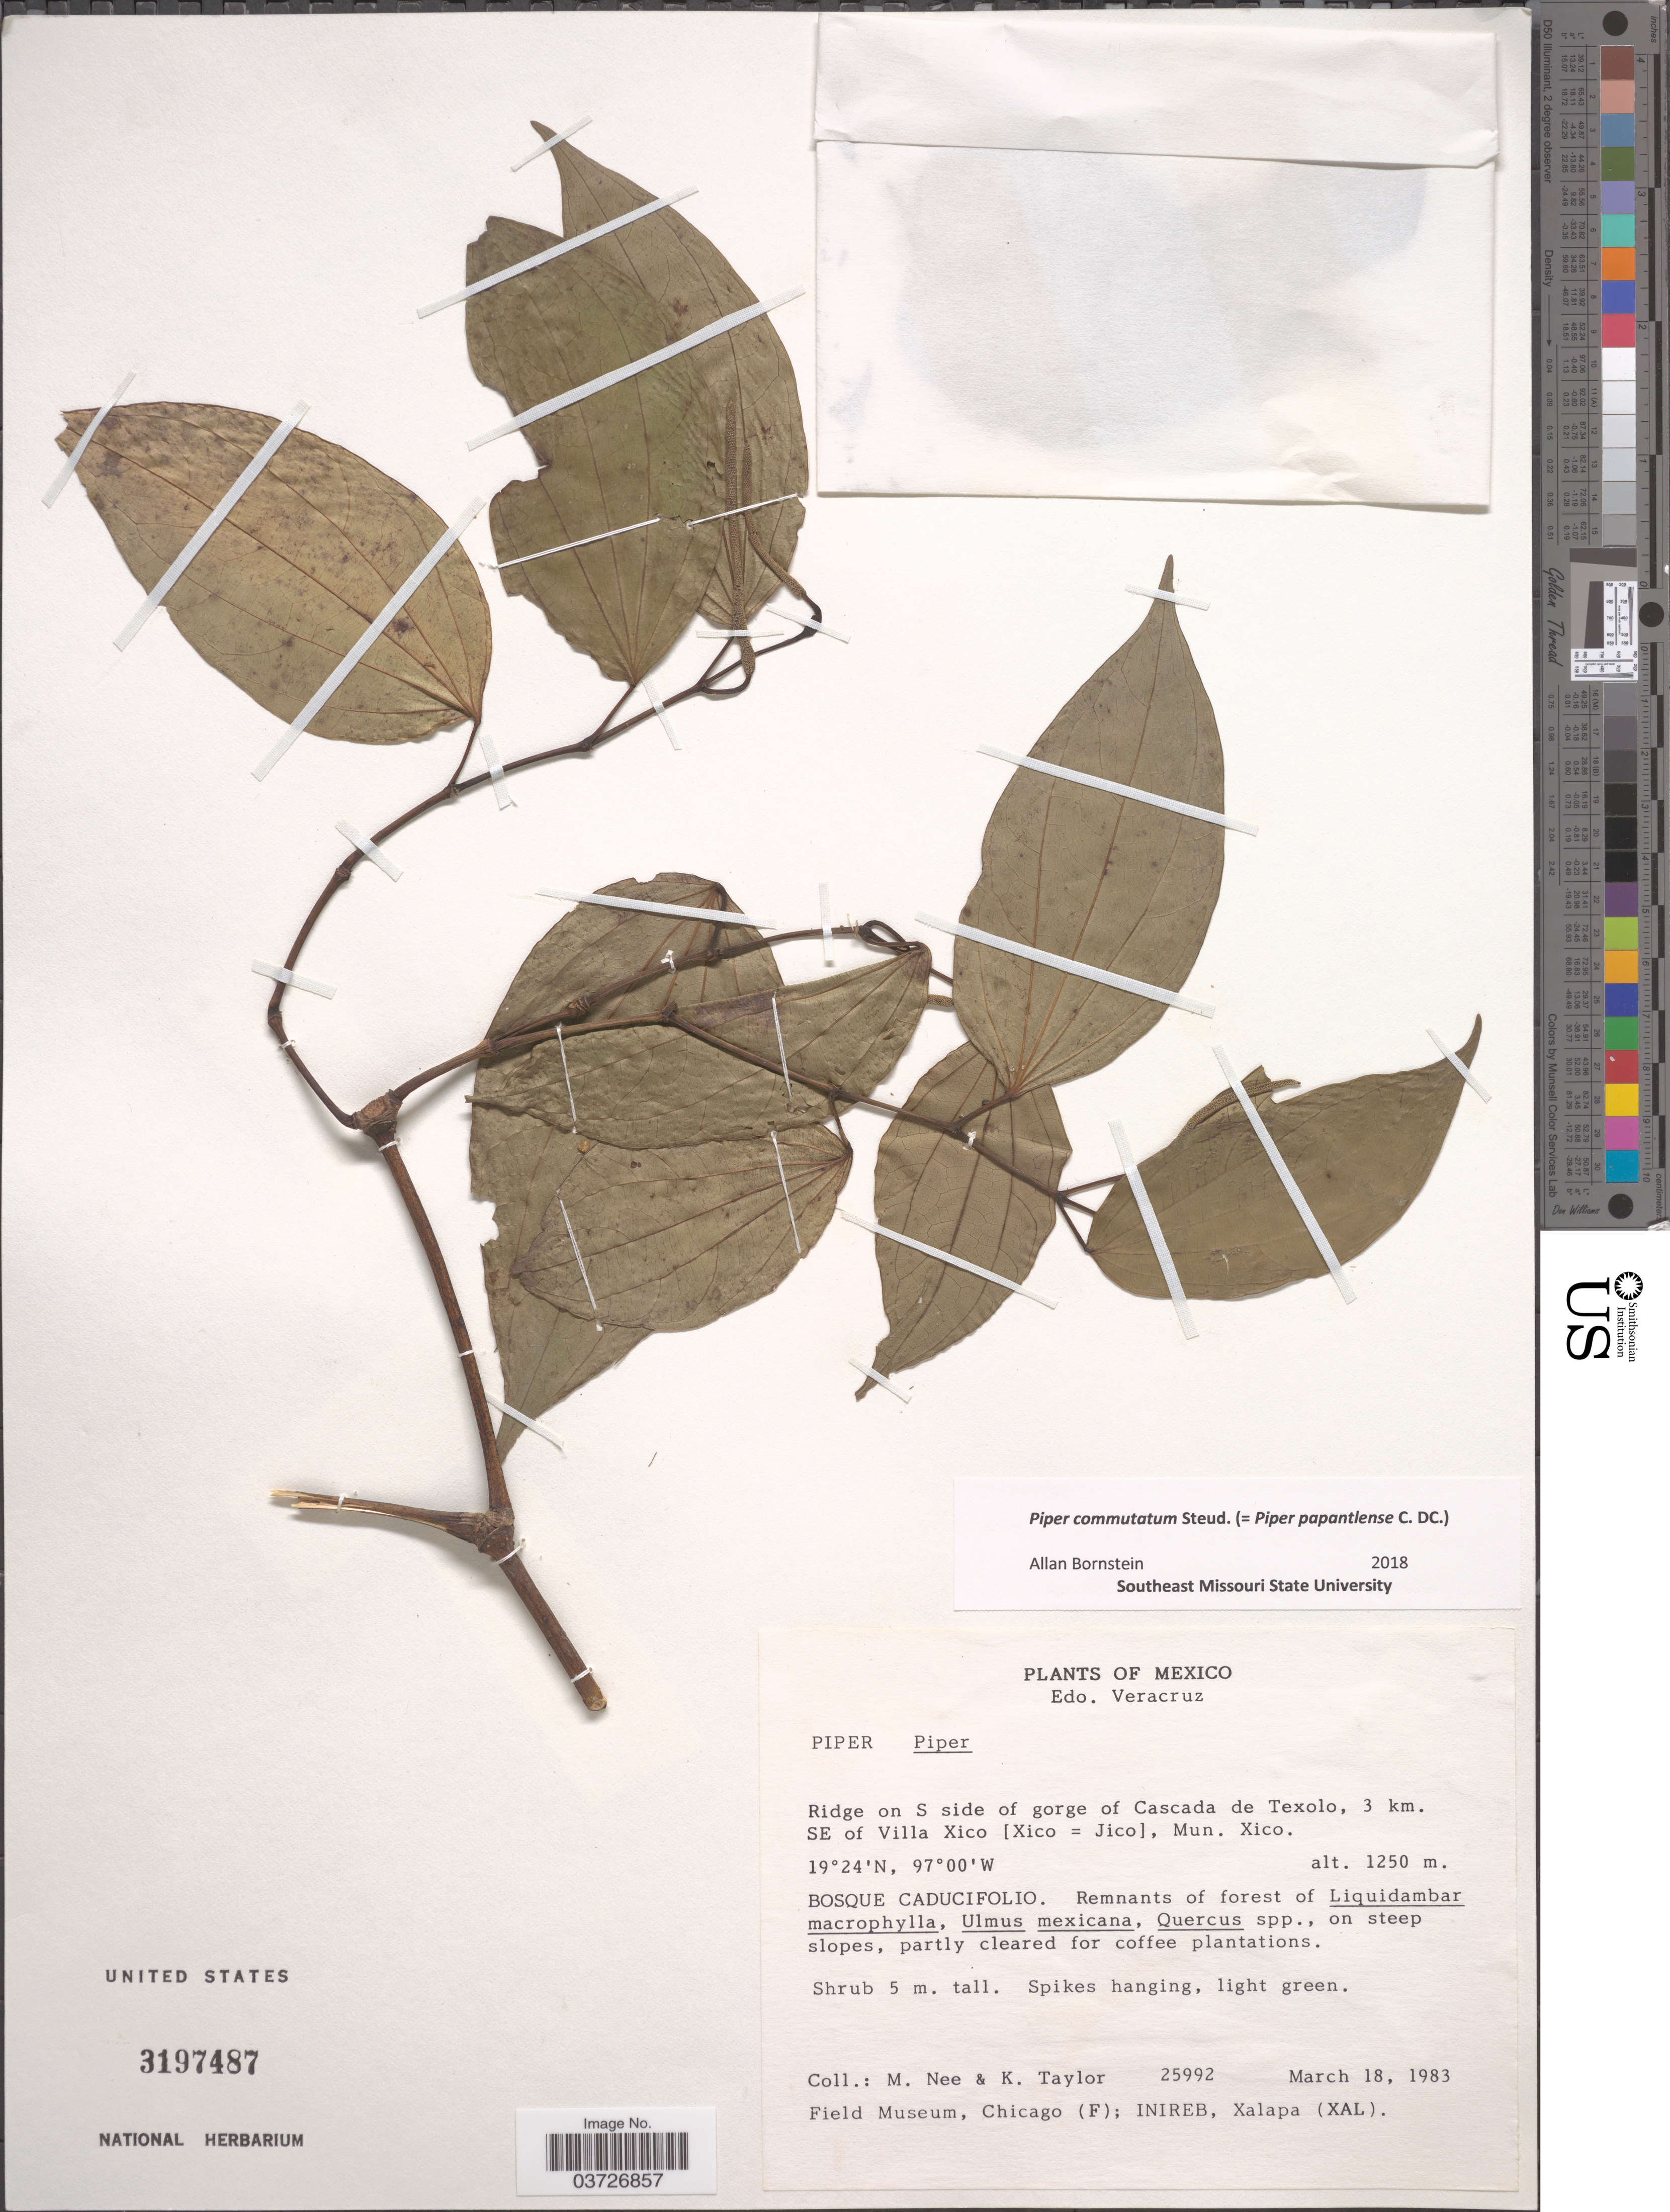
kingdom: Plantae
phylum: Tracheophyta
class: Magnoliopsida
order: Piperales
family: Piperaceae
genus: Piper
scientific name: Piper commutatum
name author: Steud.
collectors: M. Nee & K. Taylor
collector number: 25992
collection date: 1983-03-18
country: Mexico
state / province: Veracruz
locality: Edo. Veracruz. Ridge on S side of gorge of Cascade de Texolo, 3 km. SE of Villa Xico [Xico = Jico], Mun. Xico.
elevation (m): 1250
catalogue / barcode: US 3197487